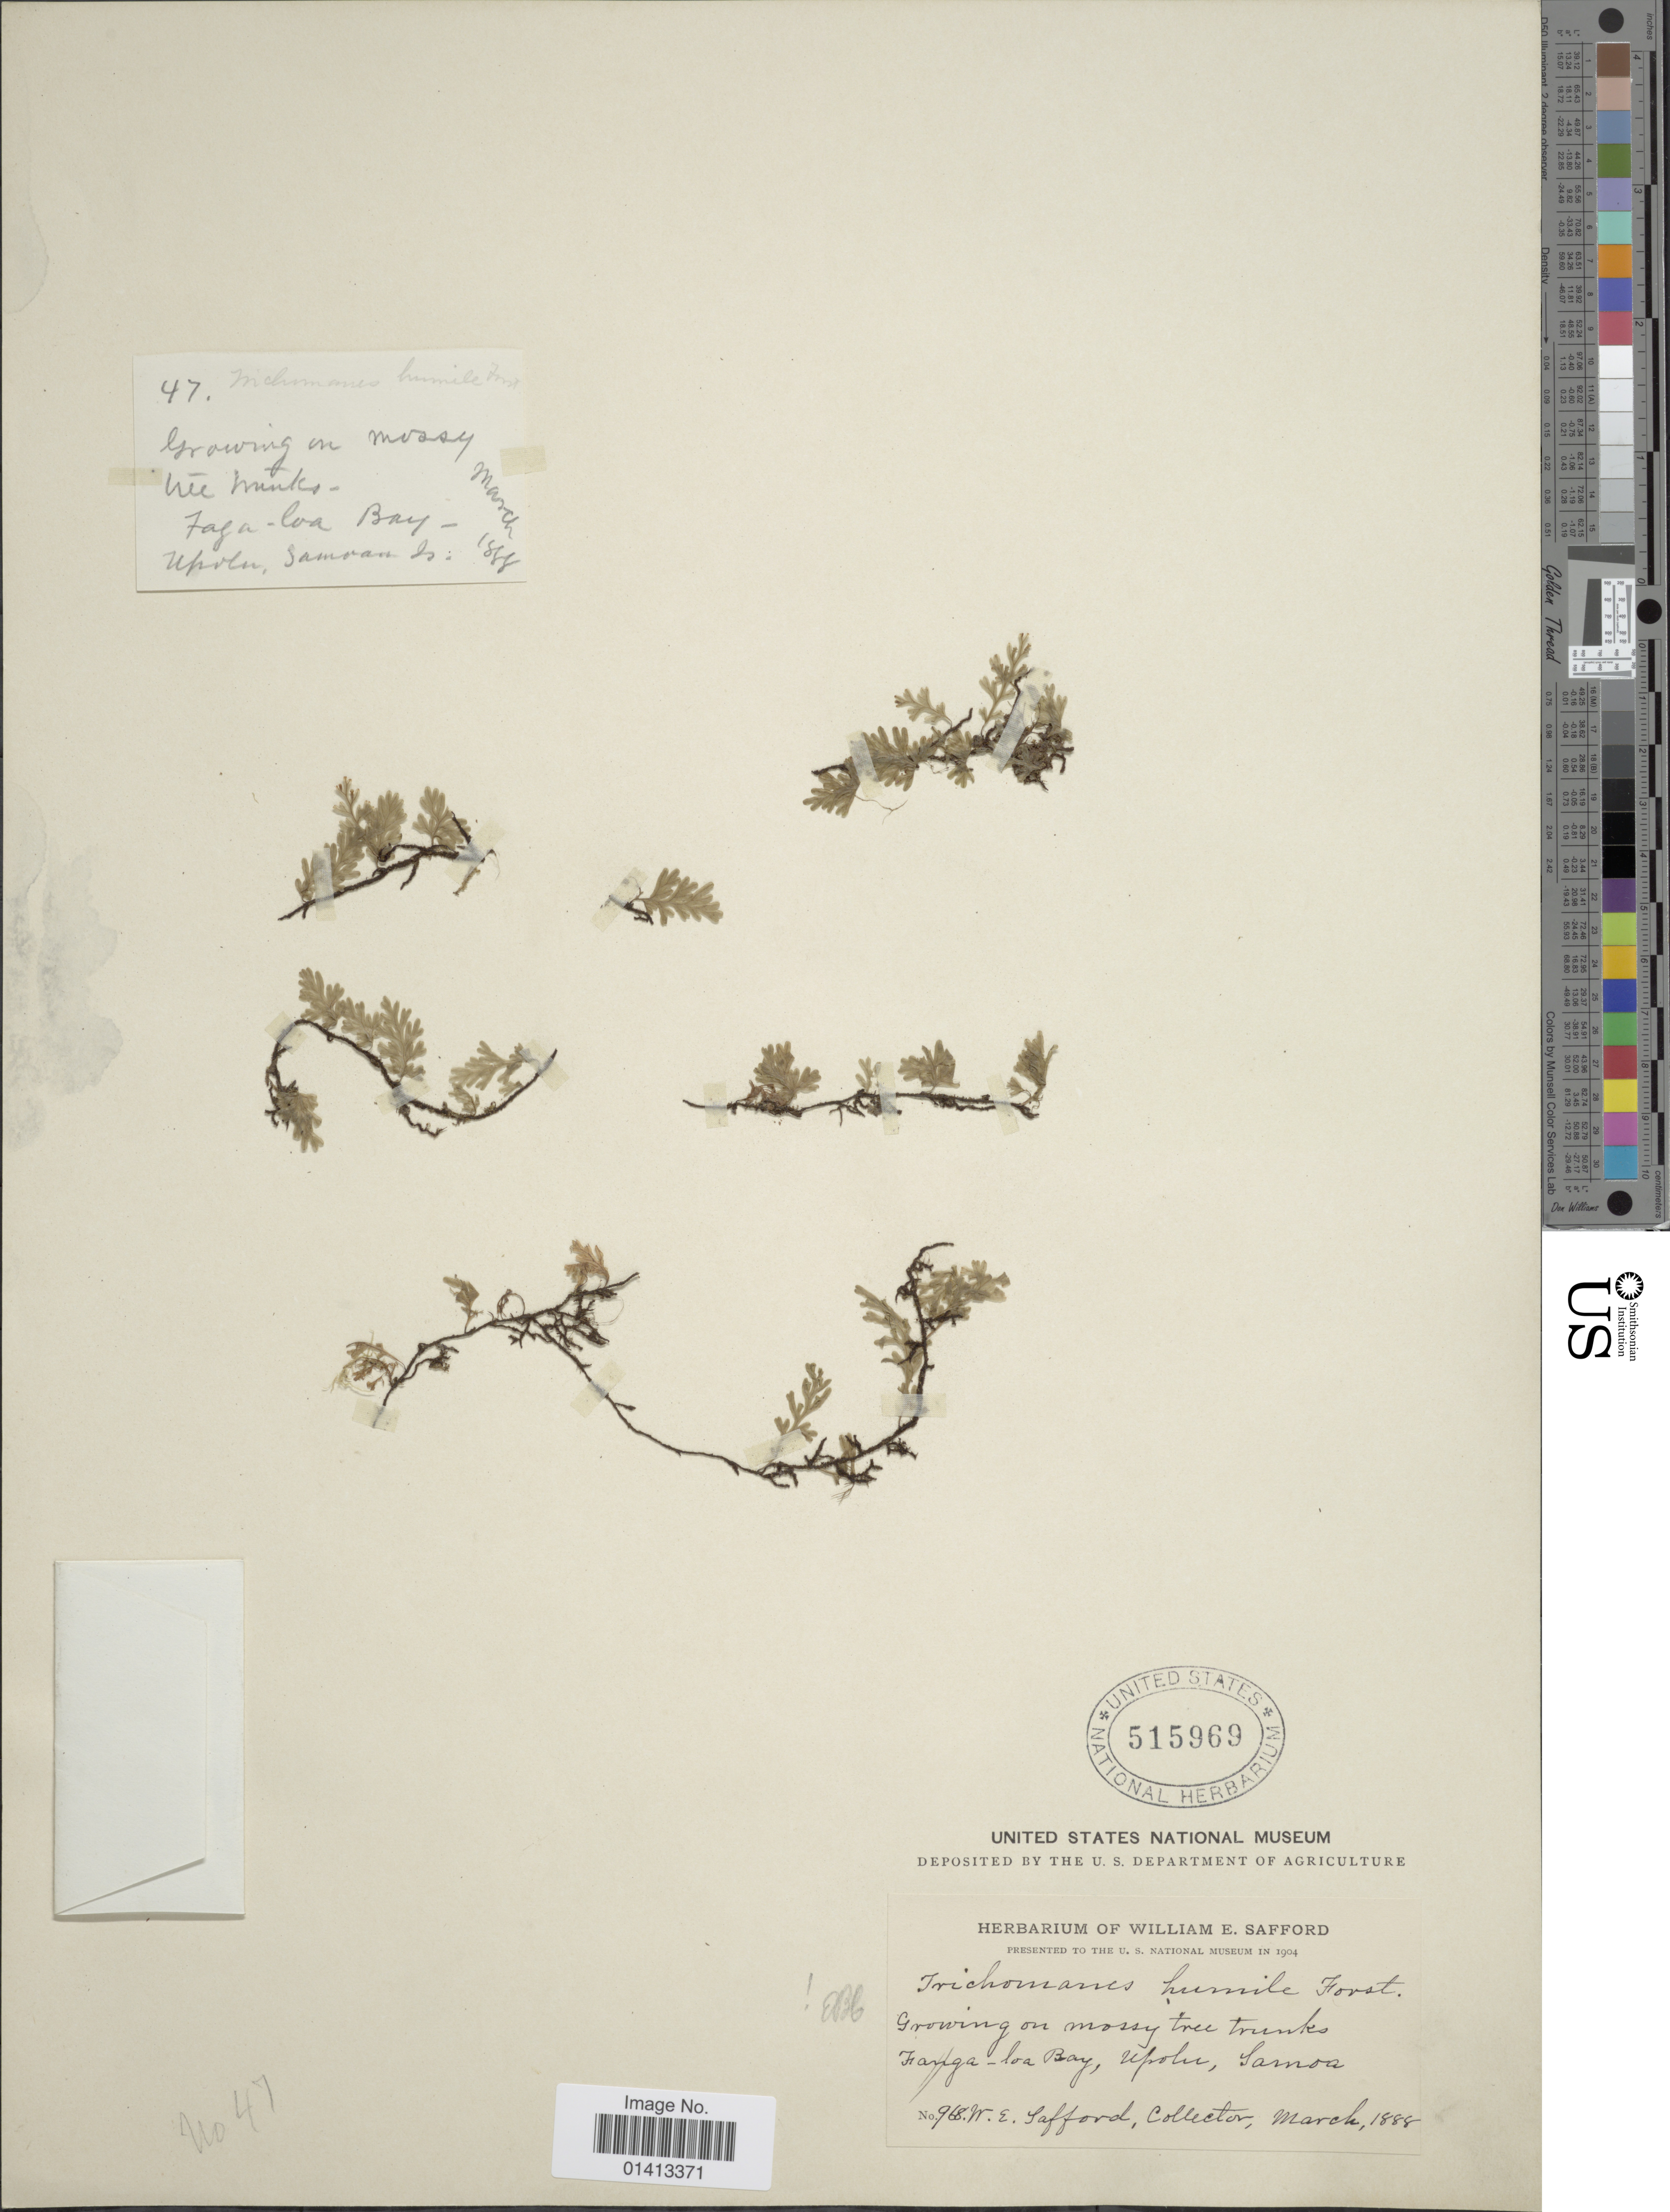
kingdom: Plantae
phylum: Tracheophyta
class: Polypodiopsida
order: Hymenophyllales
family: Hymenophyllaceae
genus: Crepidomanes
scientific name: Crepidomanes humilis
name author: (G. Forst.) Bosch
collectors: W. E. Safford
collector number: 698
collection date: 1888-03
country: Samoa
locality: Tranga-loa Bay, Upolu, Samoa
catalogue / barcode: US 515969